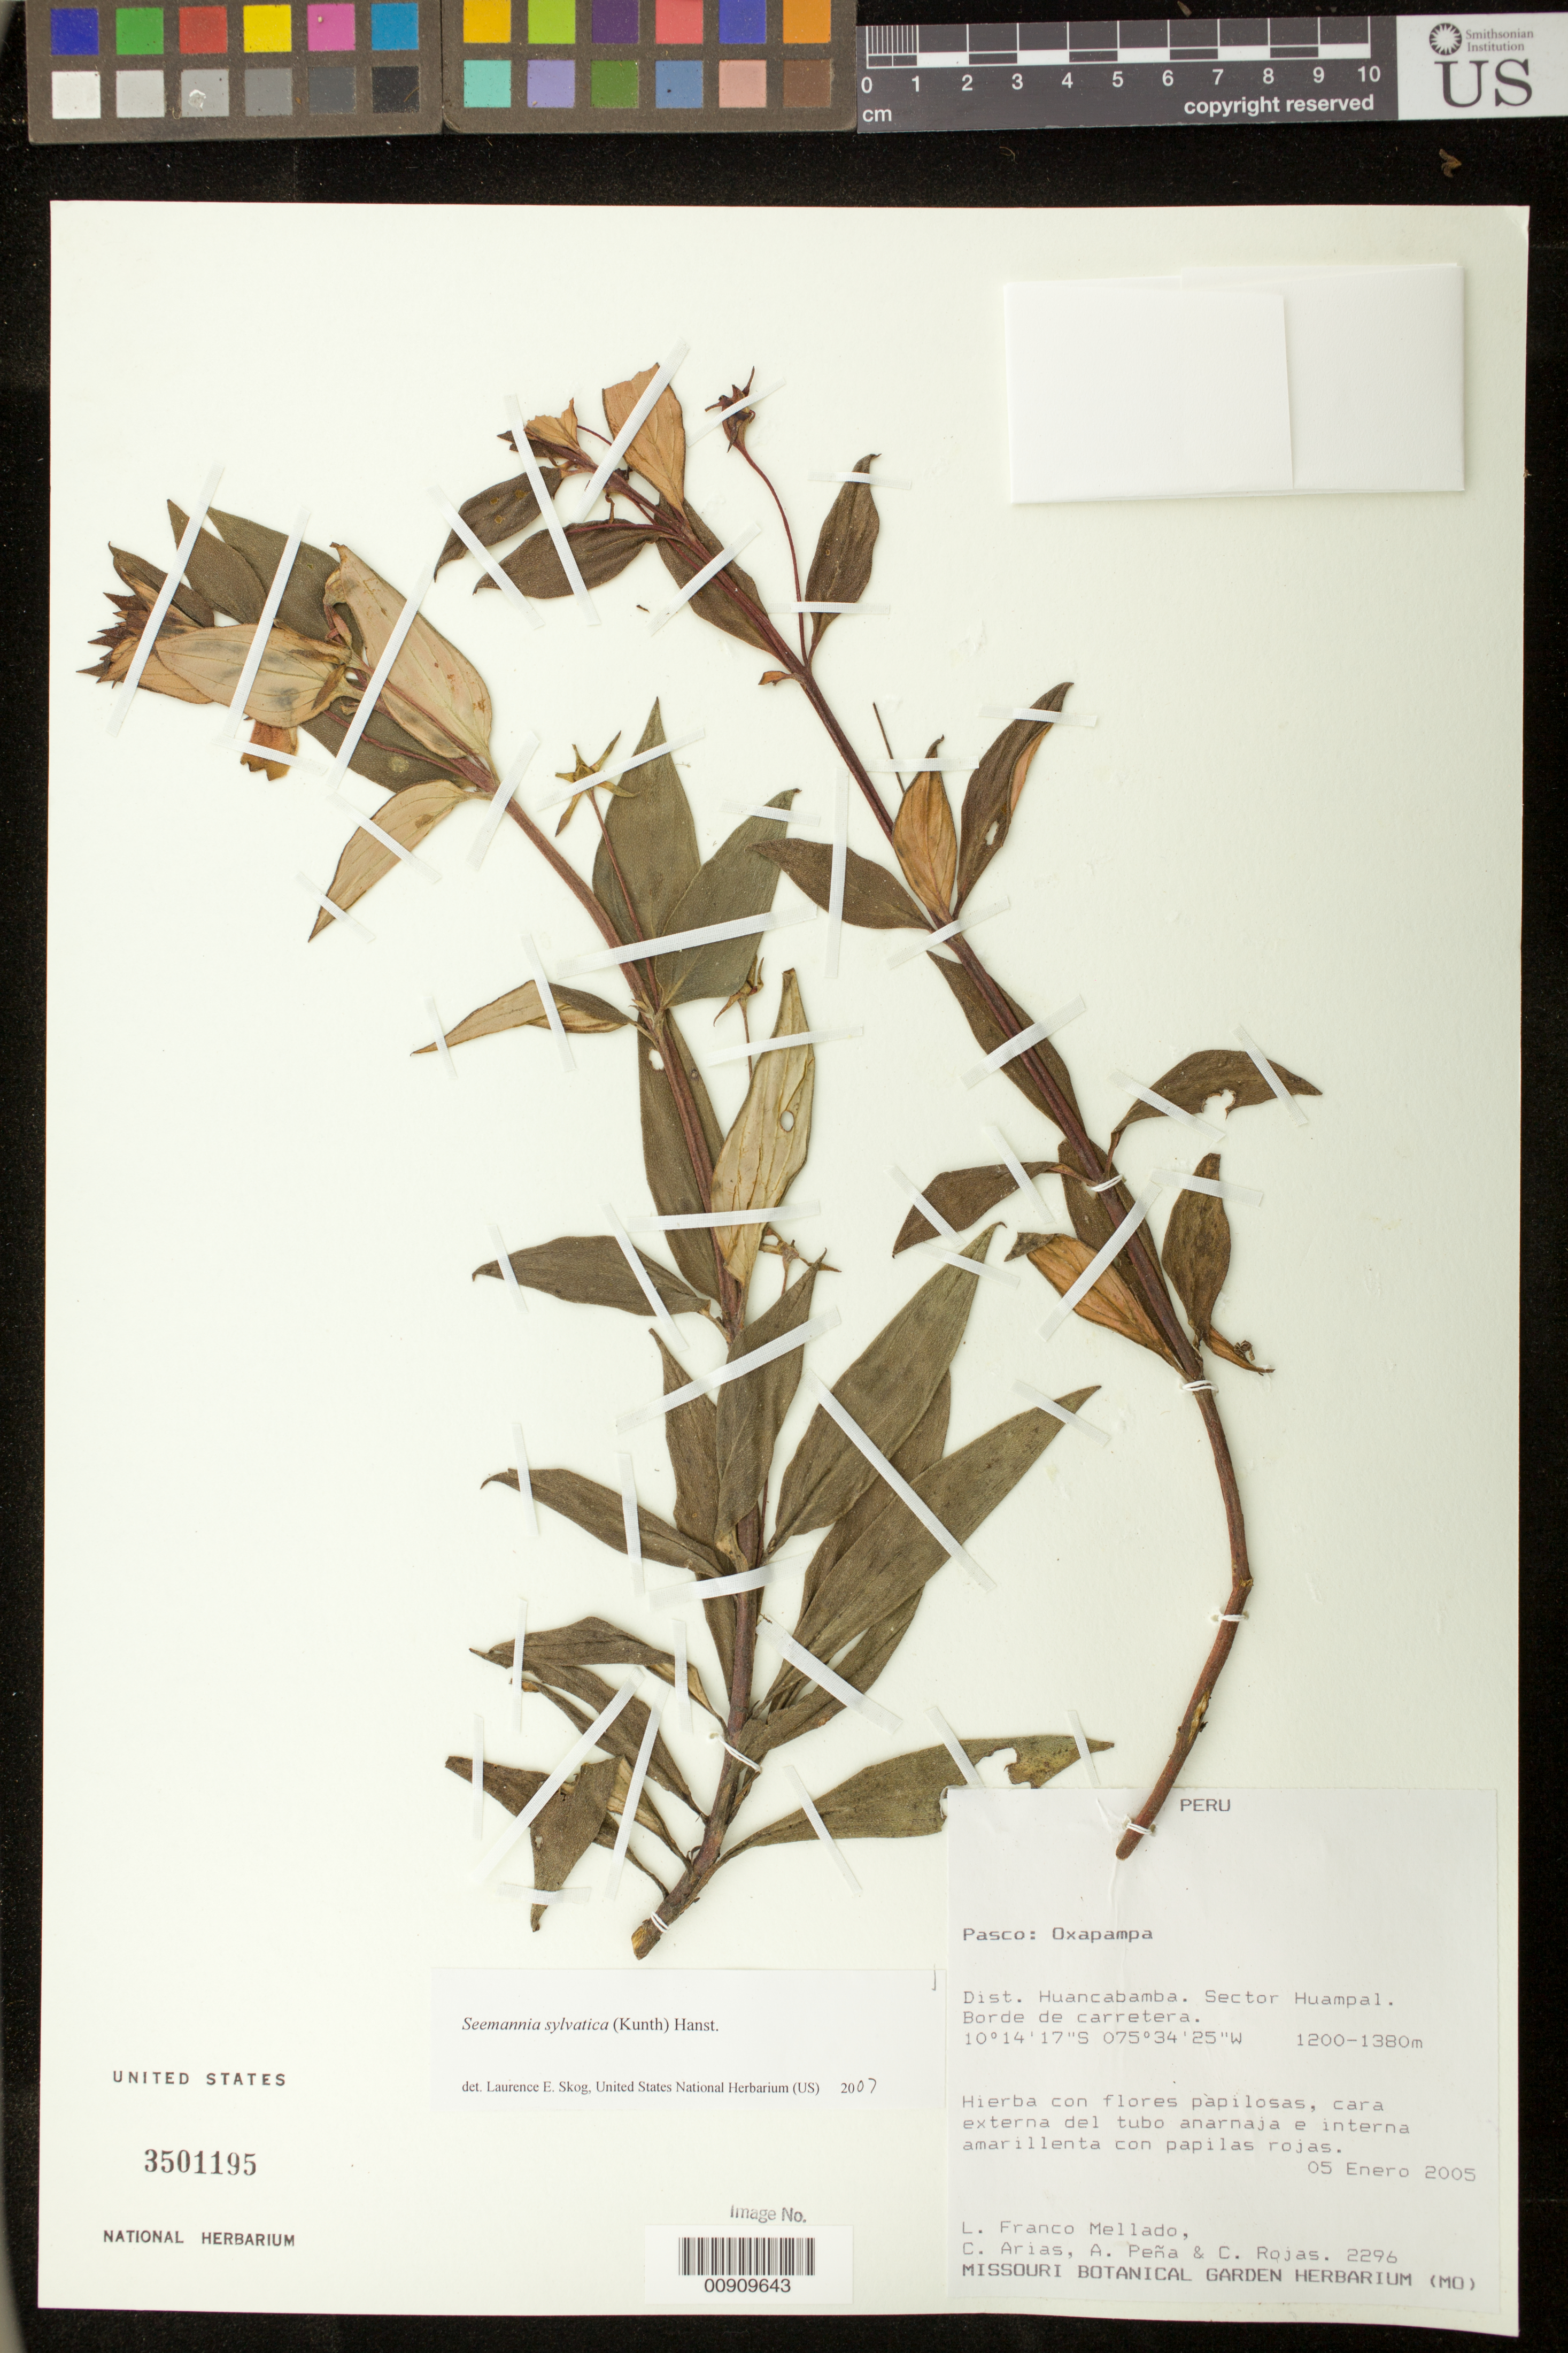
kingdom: Plantae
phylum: Tracheophyta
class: Magnoliopsida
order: Lamiales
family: Gesneriaceae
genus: Seemannia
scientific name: Seemannia sylvatica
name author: (Kunth) Hanst.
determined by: Skog, Laurence E.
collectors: L. Franco Mellado, C. Arias, A. Peña & C. Rojas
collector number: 2296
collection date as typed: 05 Jan 2005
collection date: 2005-01-05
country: Peru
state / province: Pasco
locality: Pasco: Oxapampa. Dist. Huancabamba, Sector Huampal. Borde de carretera.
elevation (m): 1200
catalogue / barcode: US 3501195